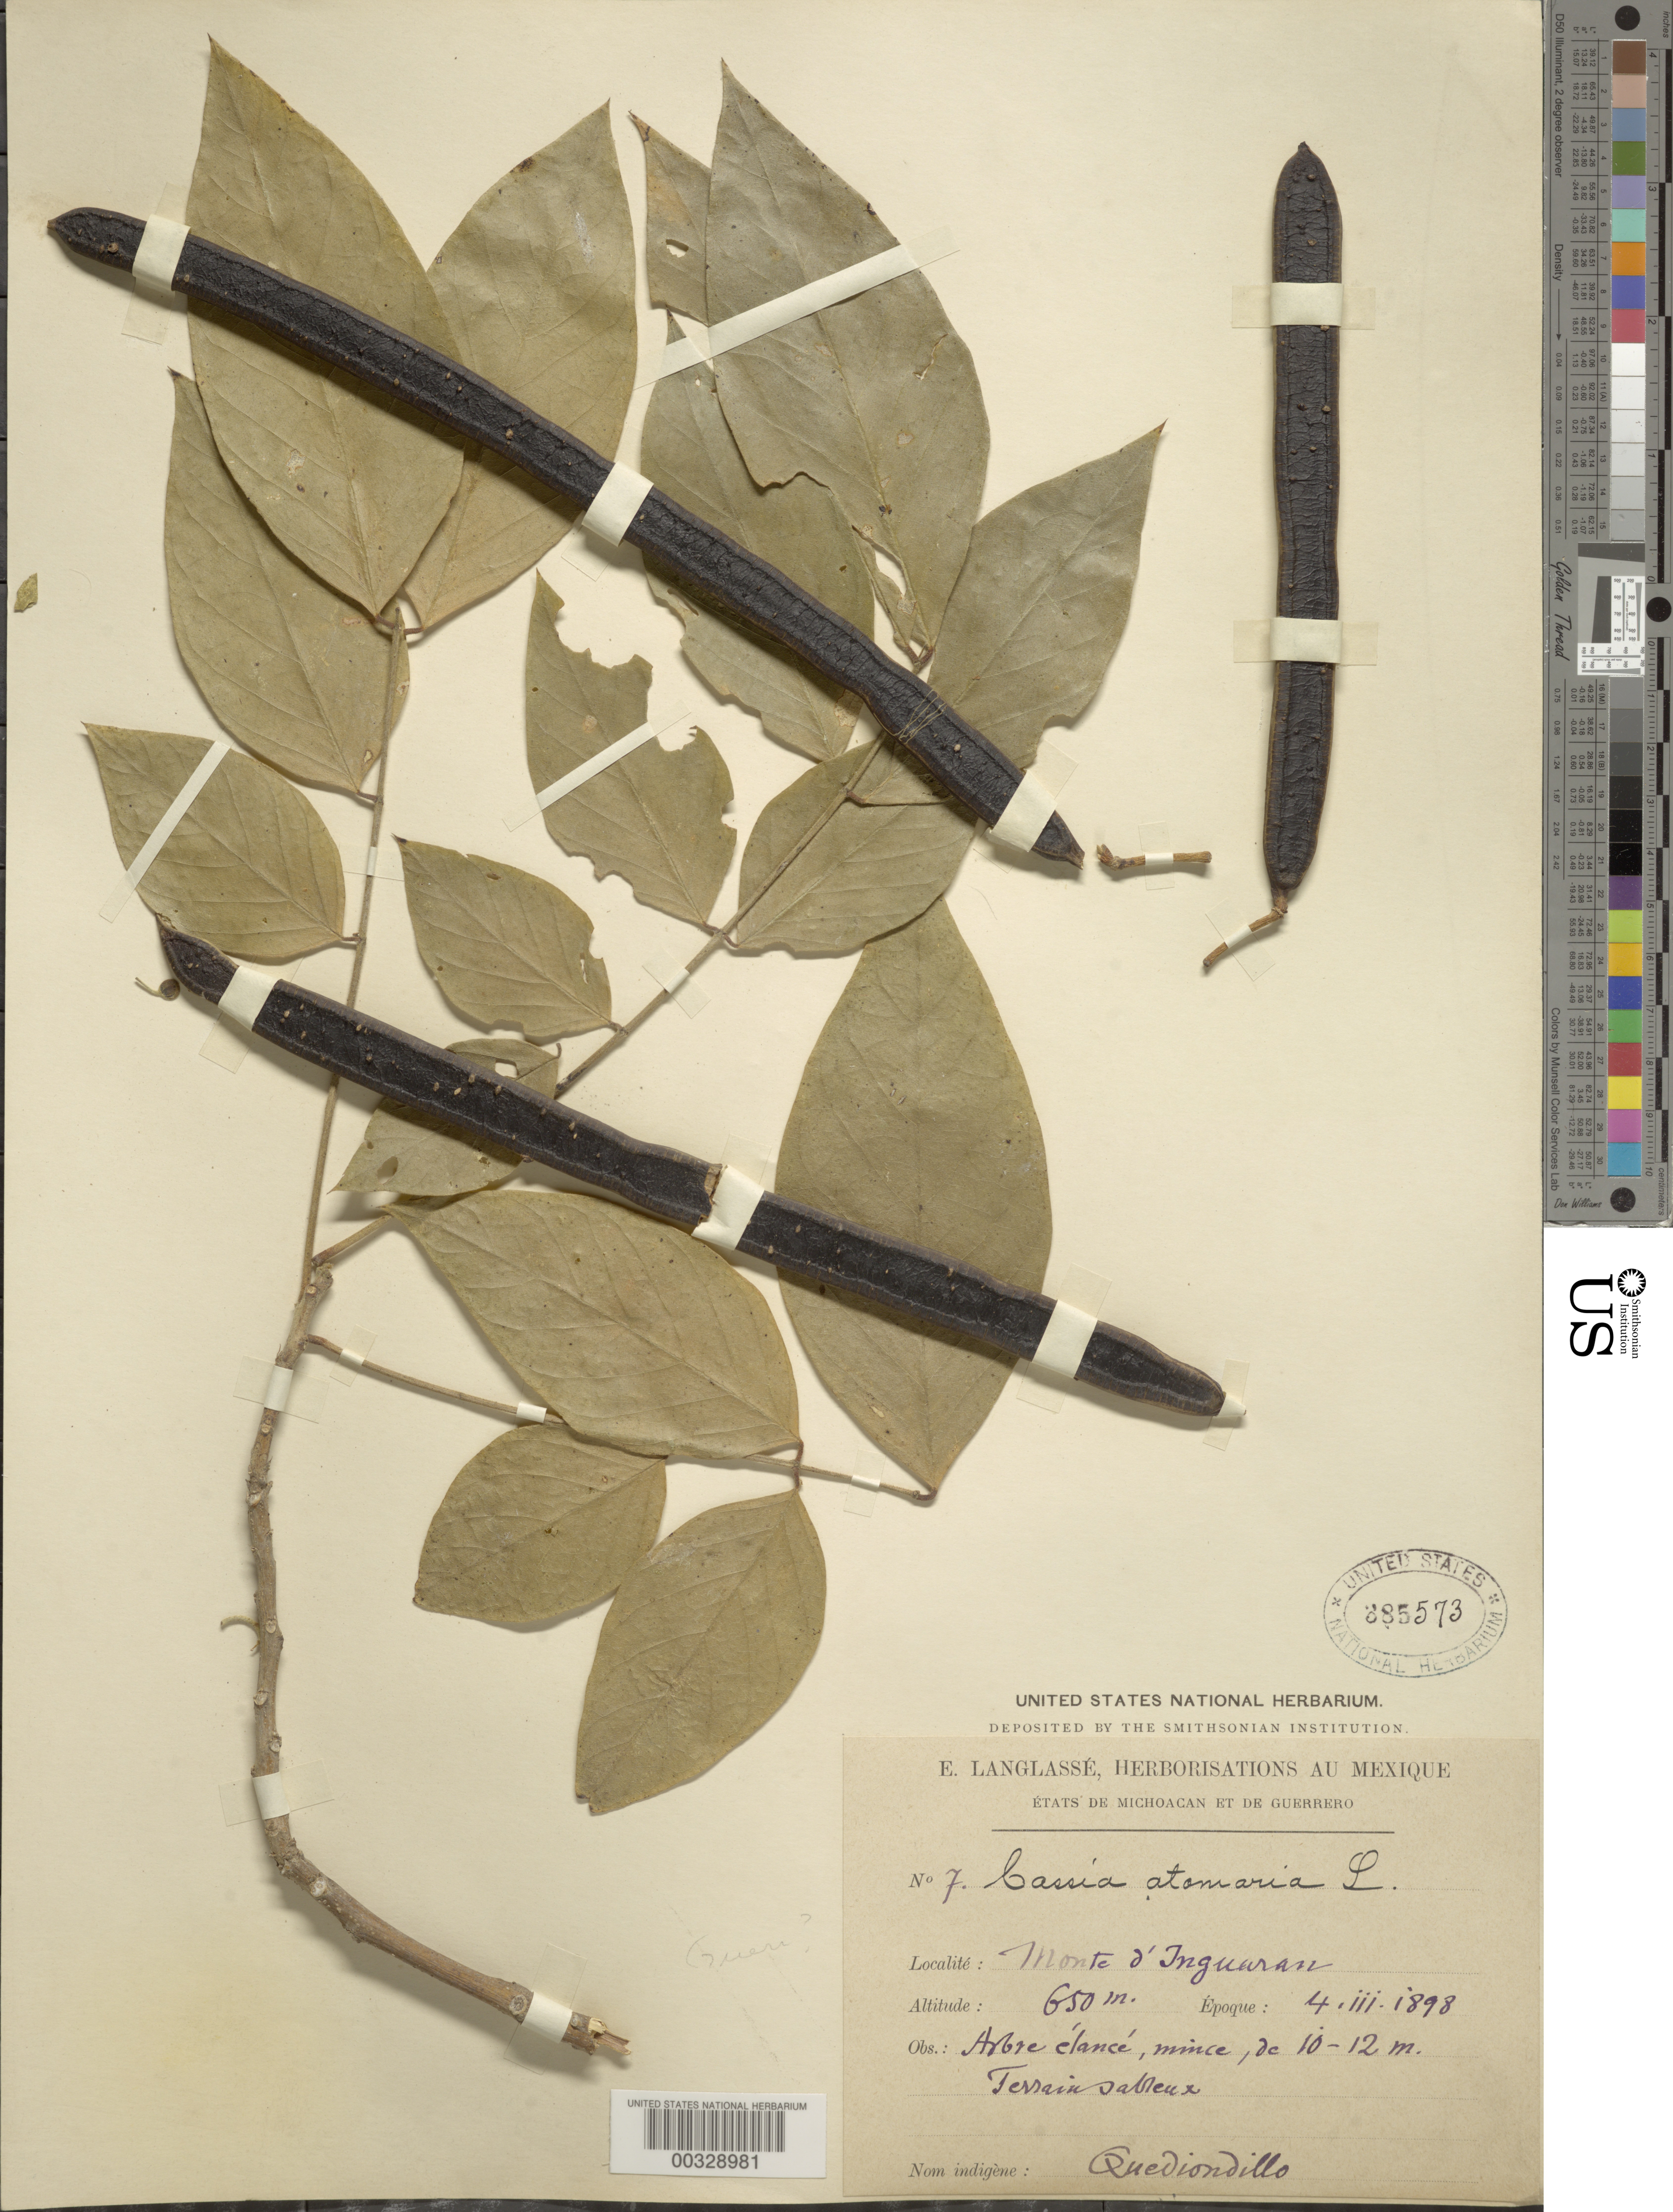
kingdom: Plantae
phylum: Tracheophyta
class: Magnoliopsida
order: Fabales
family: Fabaceae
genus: Senna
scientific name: Senna mollissima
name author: (Humb. & Bonpl. ex Willd.) H.S. Irwin & Barneby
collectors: E. Langlassé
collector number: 7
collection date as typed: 04 Mar 1898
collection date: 1898-03-04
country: Mexico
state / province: Guerrero / Michoacán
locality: Monte d'Inguaran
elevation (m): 650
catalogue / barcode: US 385573